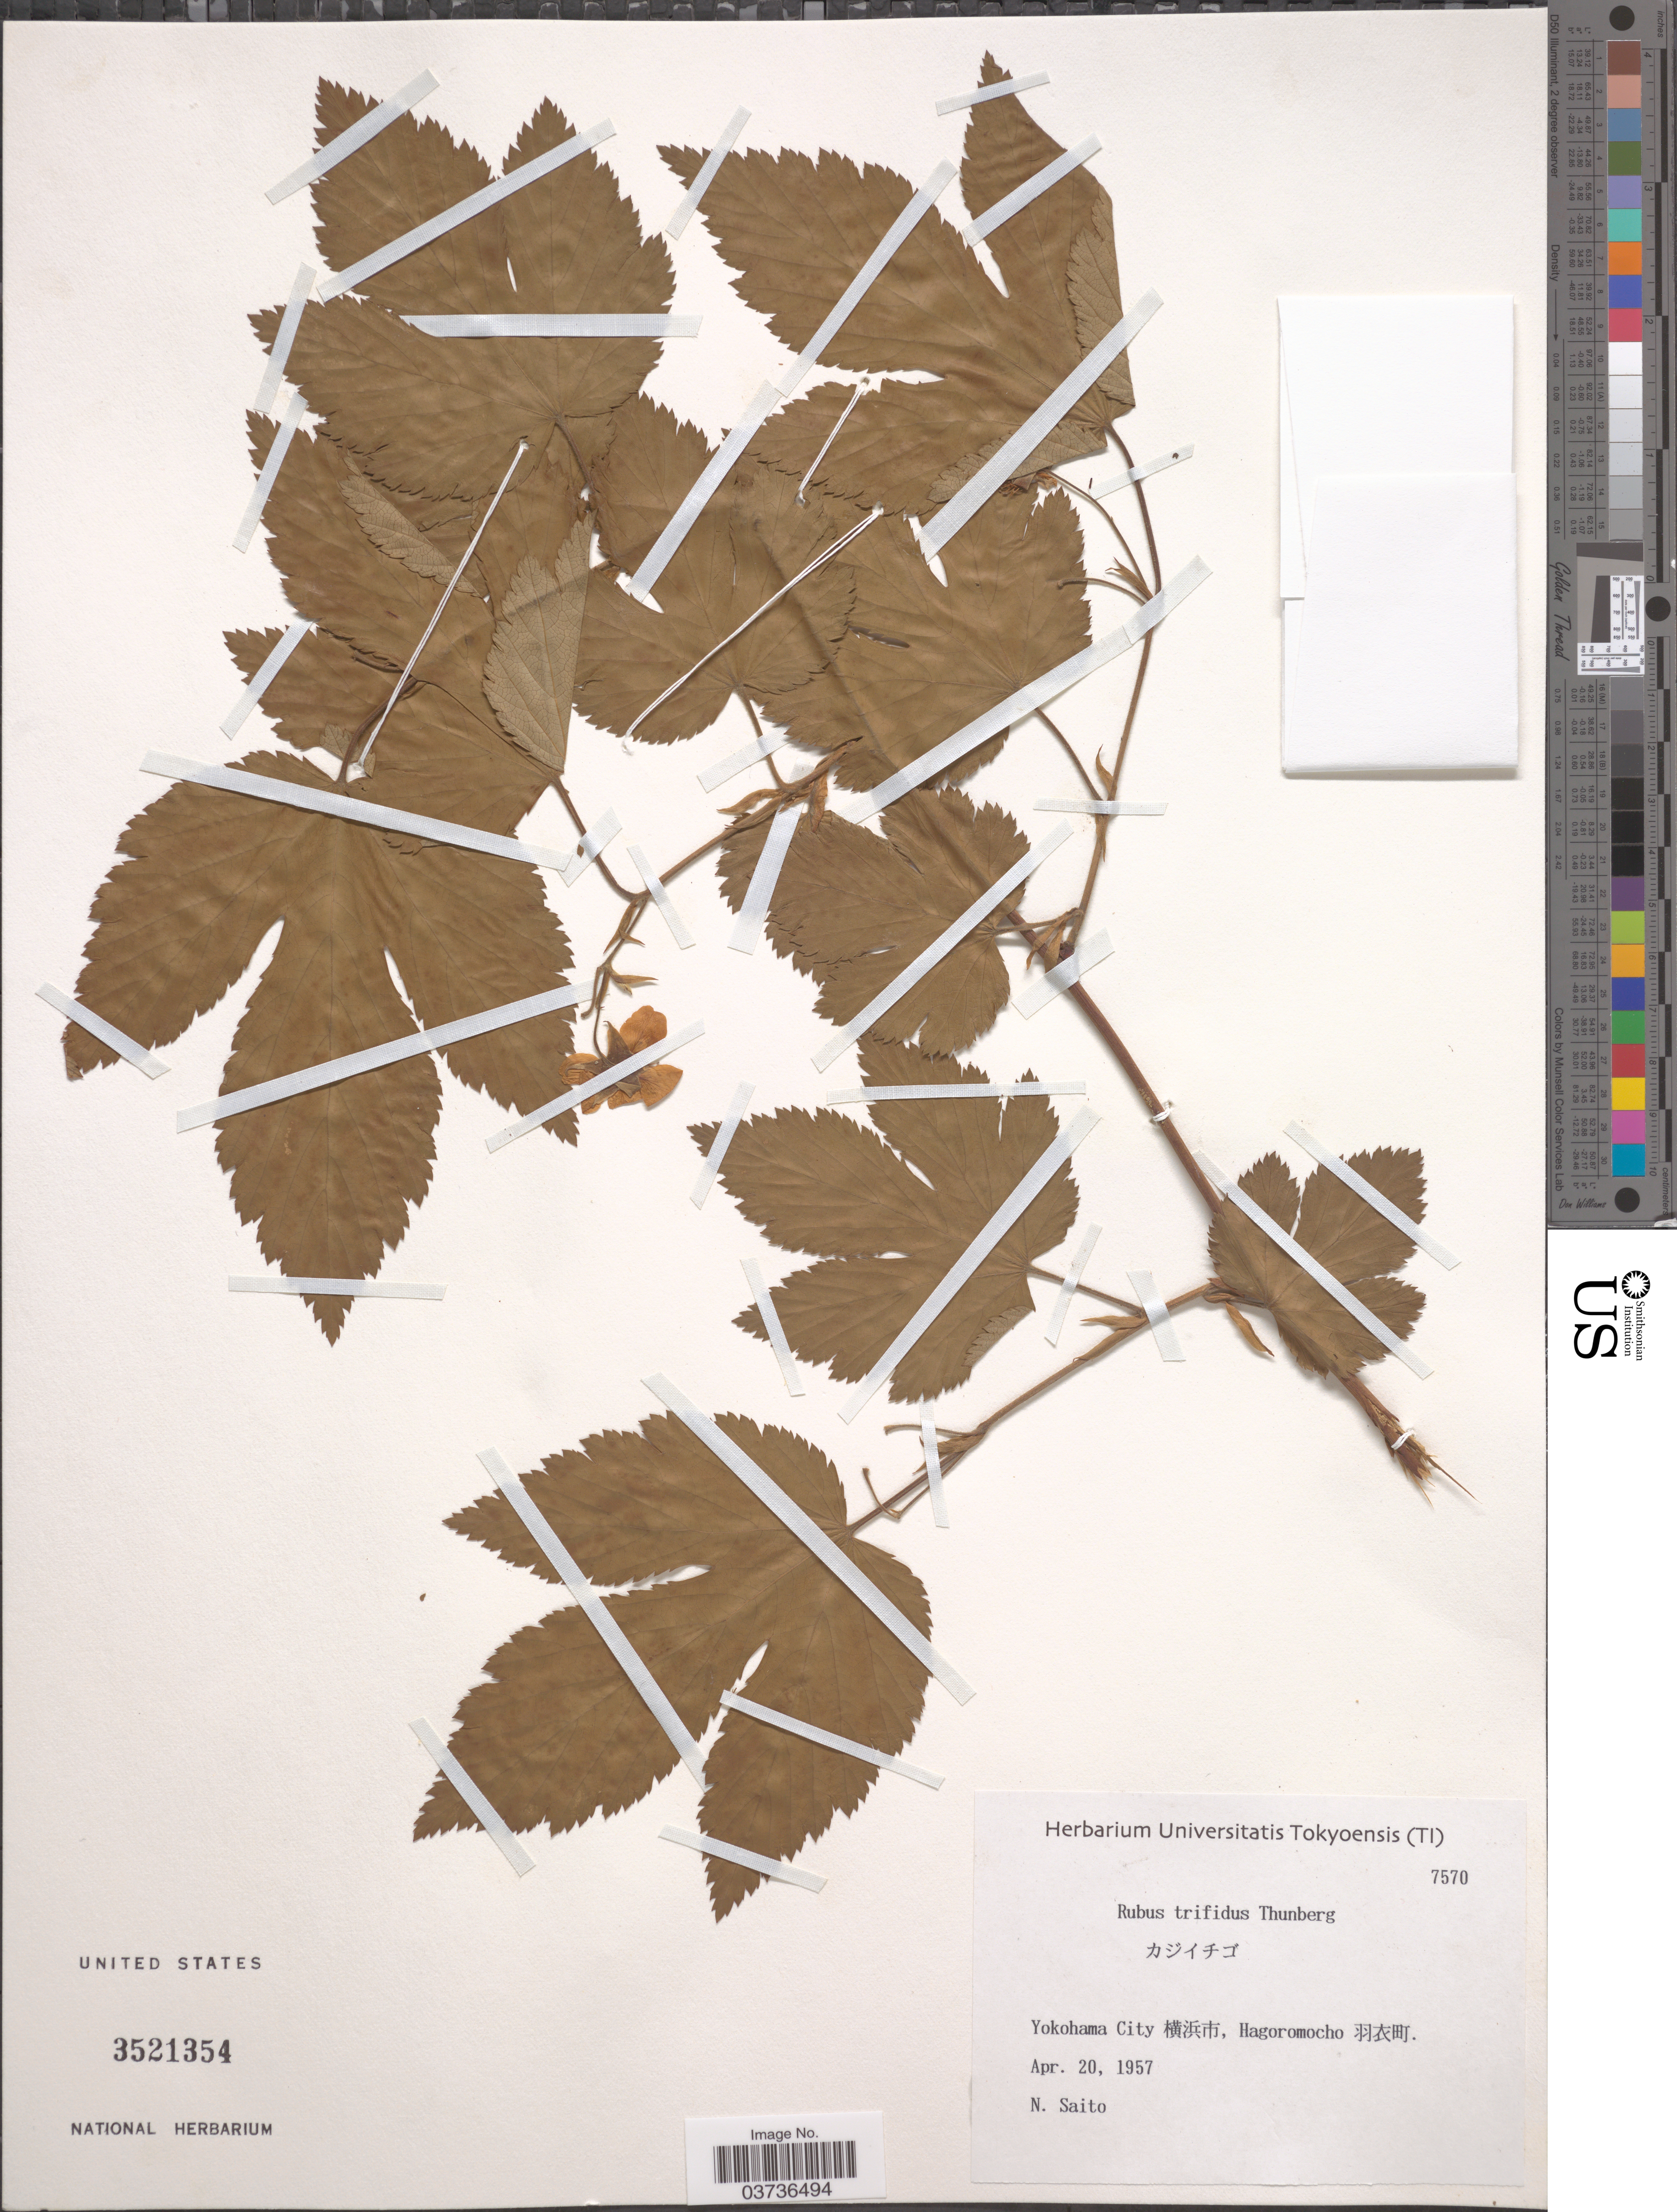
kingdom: Plantae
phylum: Tracheophyta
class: Magnoliopsida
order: Rosales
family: Rosaceae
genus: Rubus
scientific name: Rubus trifidus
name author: Thunb.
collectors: N. Saito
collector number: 7570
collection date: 1957-04-20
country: Japan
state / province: Tokyo, Federal City of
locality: Yokohama City X, Hagoromocho X.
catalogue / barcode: US 3521354